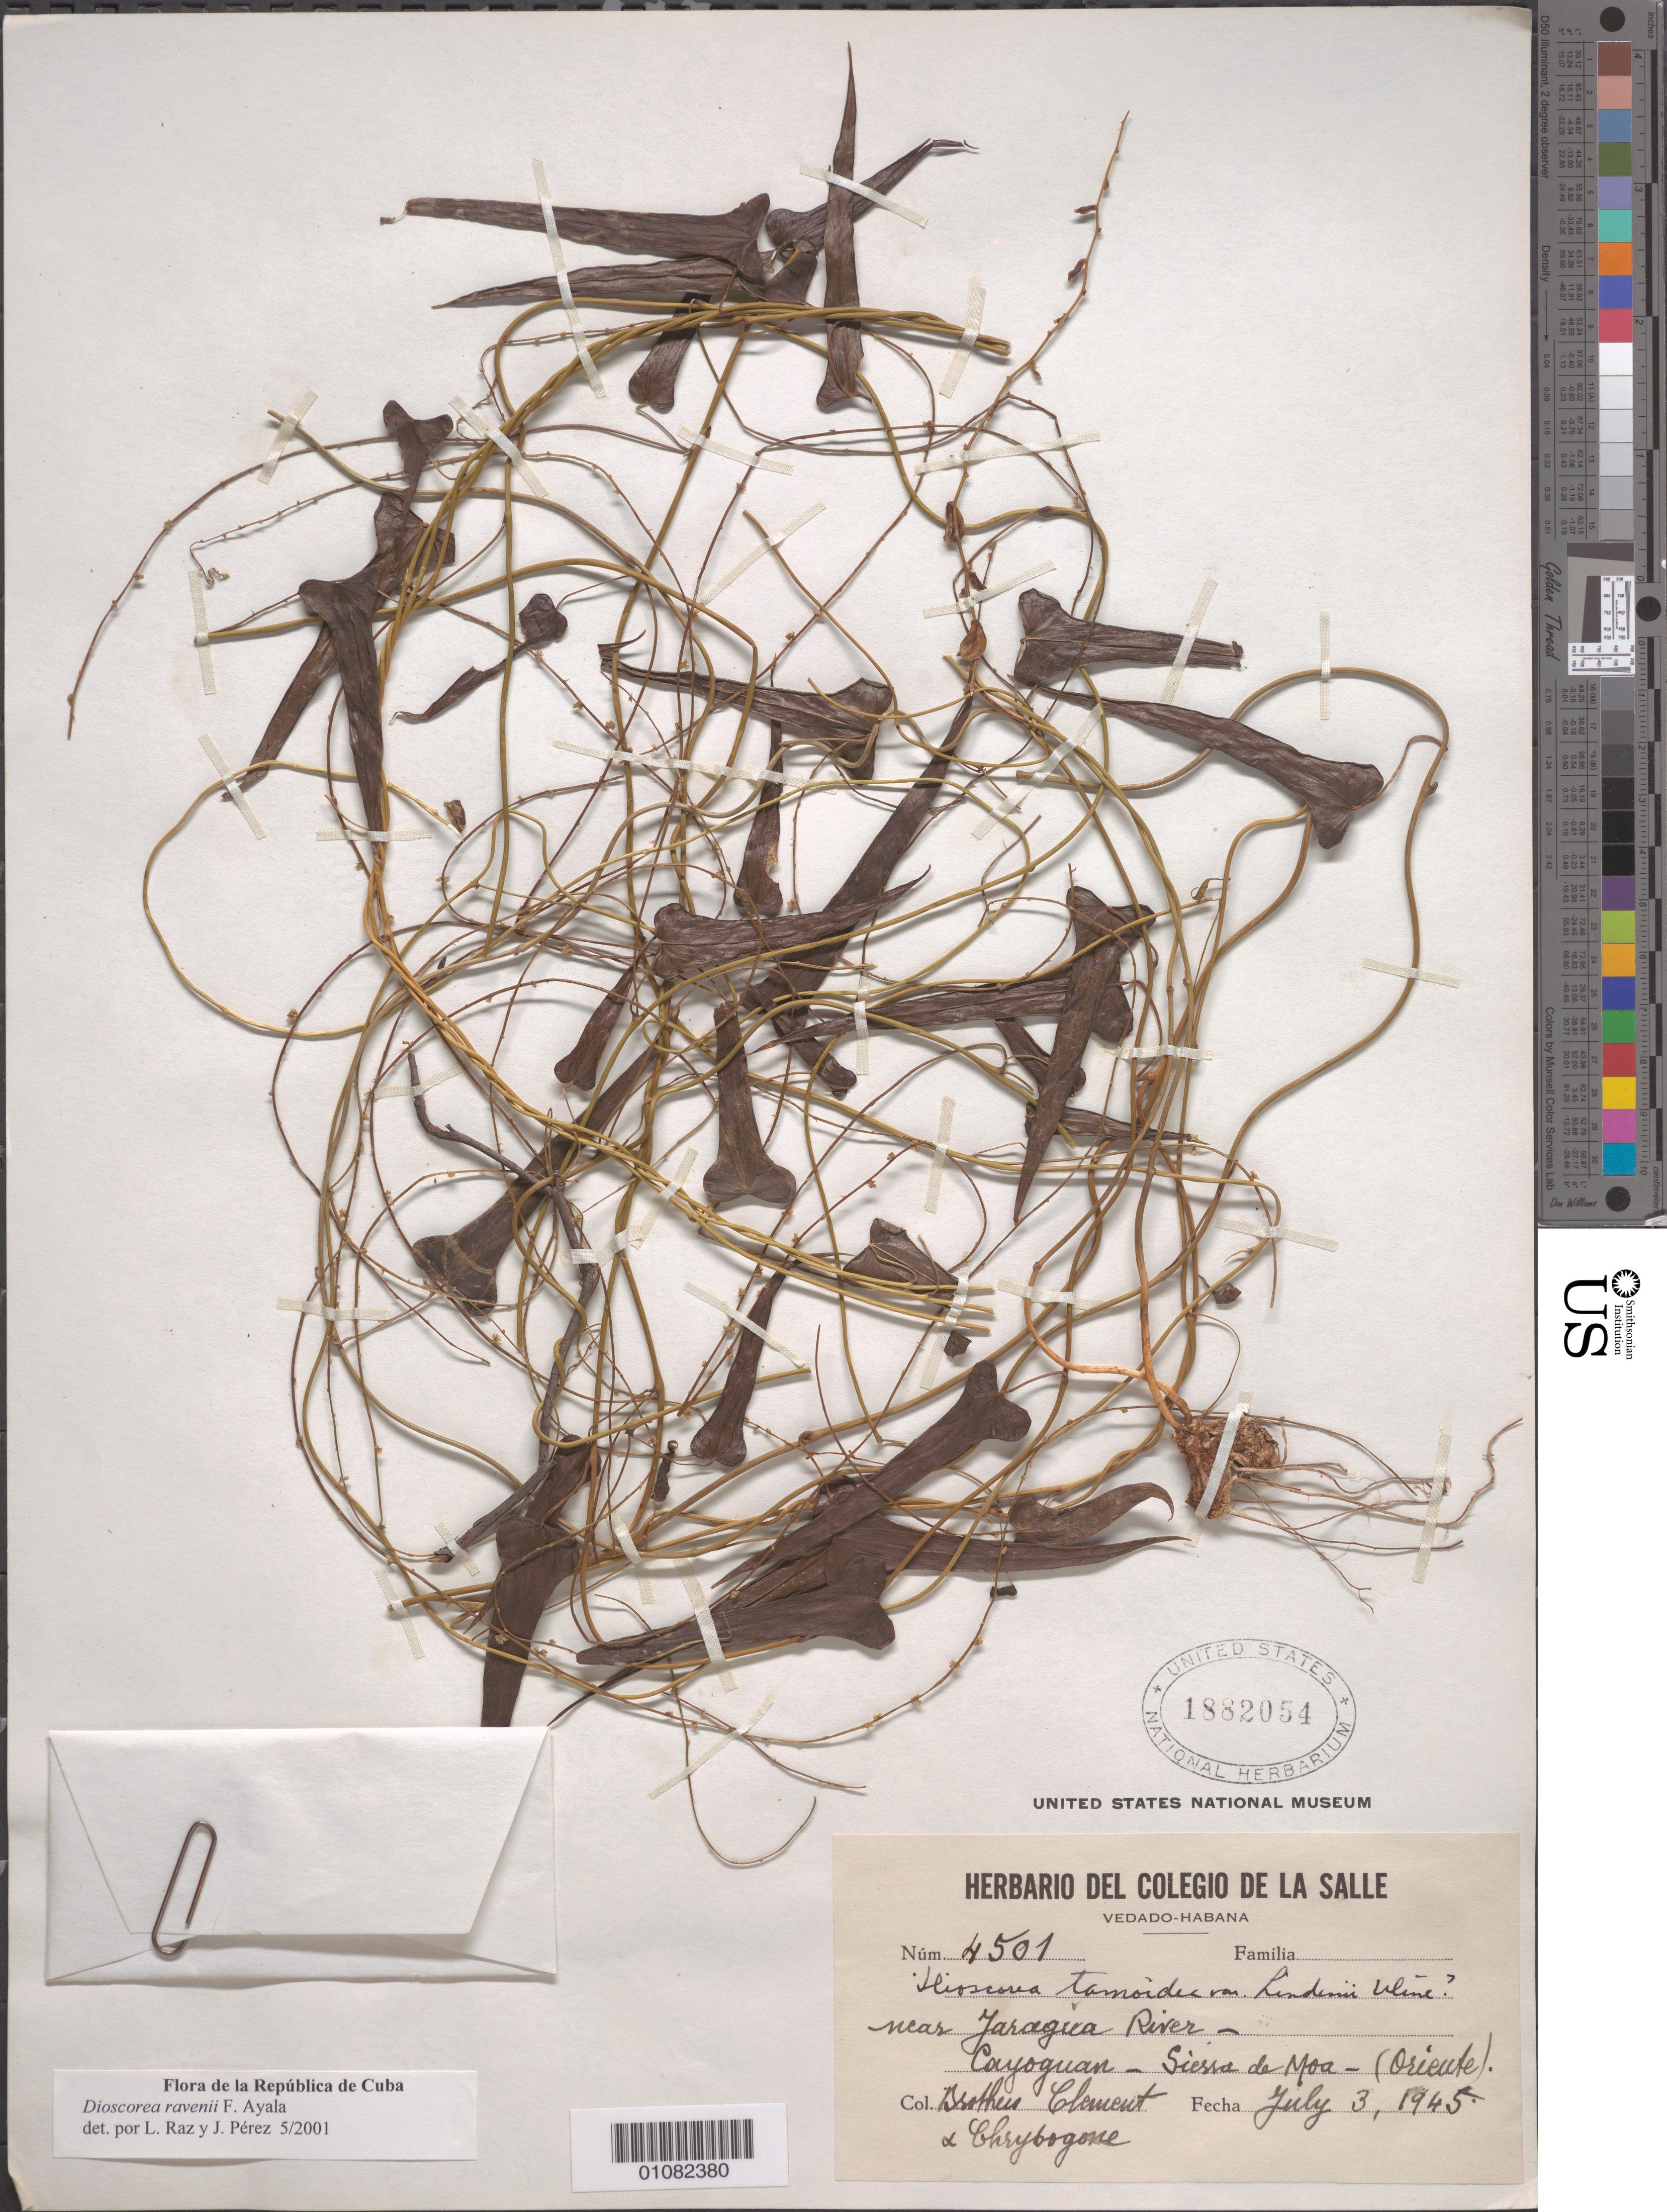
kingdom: Plantae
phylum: Tracheophyta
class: Liliopsida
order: Dioscoreales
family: Dioscoreaceae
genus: Dioscorea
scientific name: Dioscorea ravenii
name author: Ayala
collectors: B. Clement & B. Chrysogone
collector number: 4501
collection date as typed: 03 Jul 1945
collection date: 1945-07-03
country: Cuba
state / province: Holguín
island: Cuba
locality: near Yaragua River, Cayoguan, Sierra de Moa (Oriente)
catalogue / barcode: US 1882054